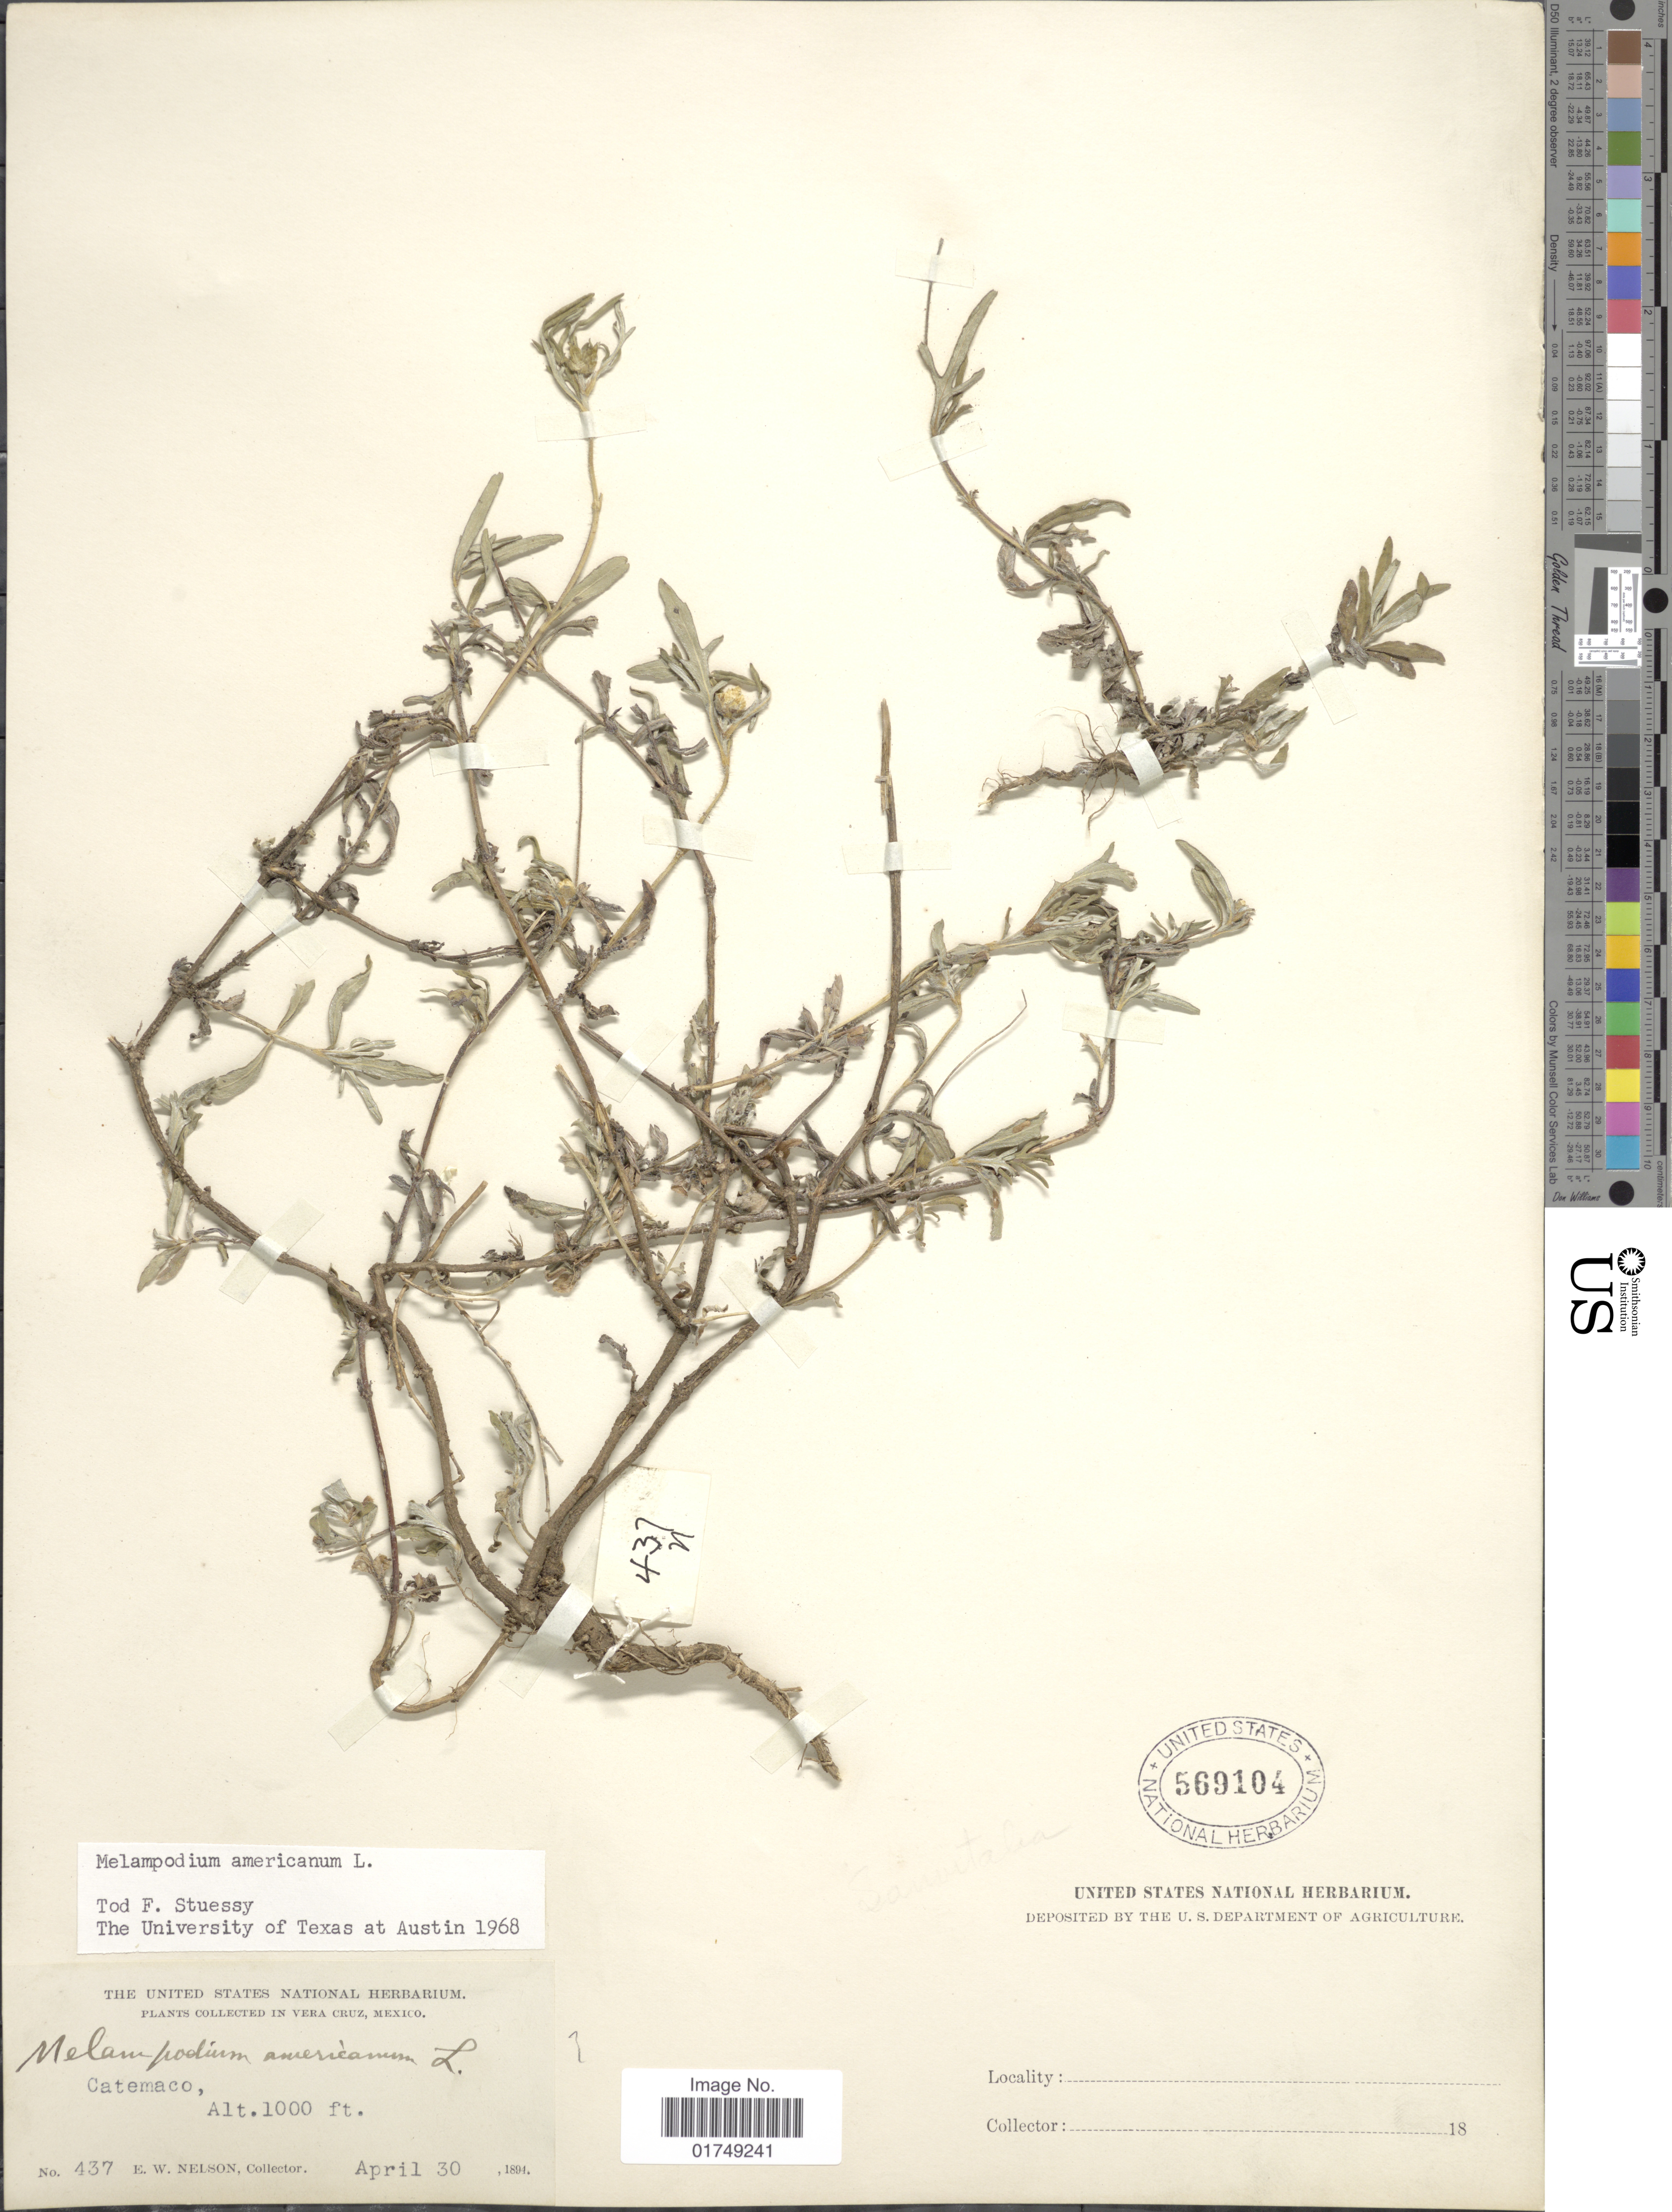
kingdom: Plantae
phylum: Tracheophyta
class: Magnoliopsida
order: Asterales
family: Asteraceae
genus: Melampodium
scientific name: Melampodium americanum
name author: L.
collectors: E. W. Nelson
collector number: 437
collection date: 1894-04-30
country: Mexico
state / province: Veracruz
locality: Vera Cruz, Catemaco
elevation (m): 305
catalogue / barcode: US 569104